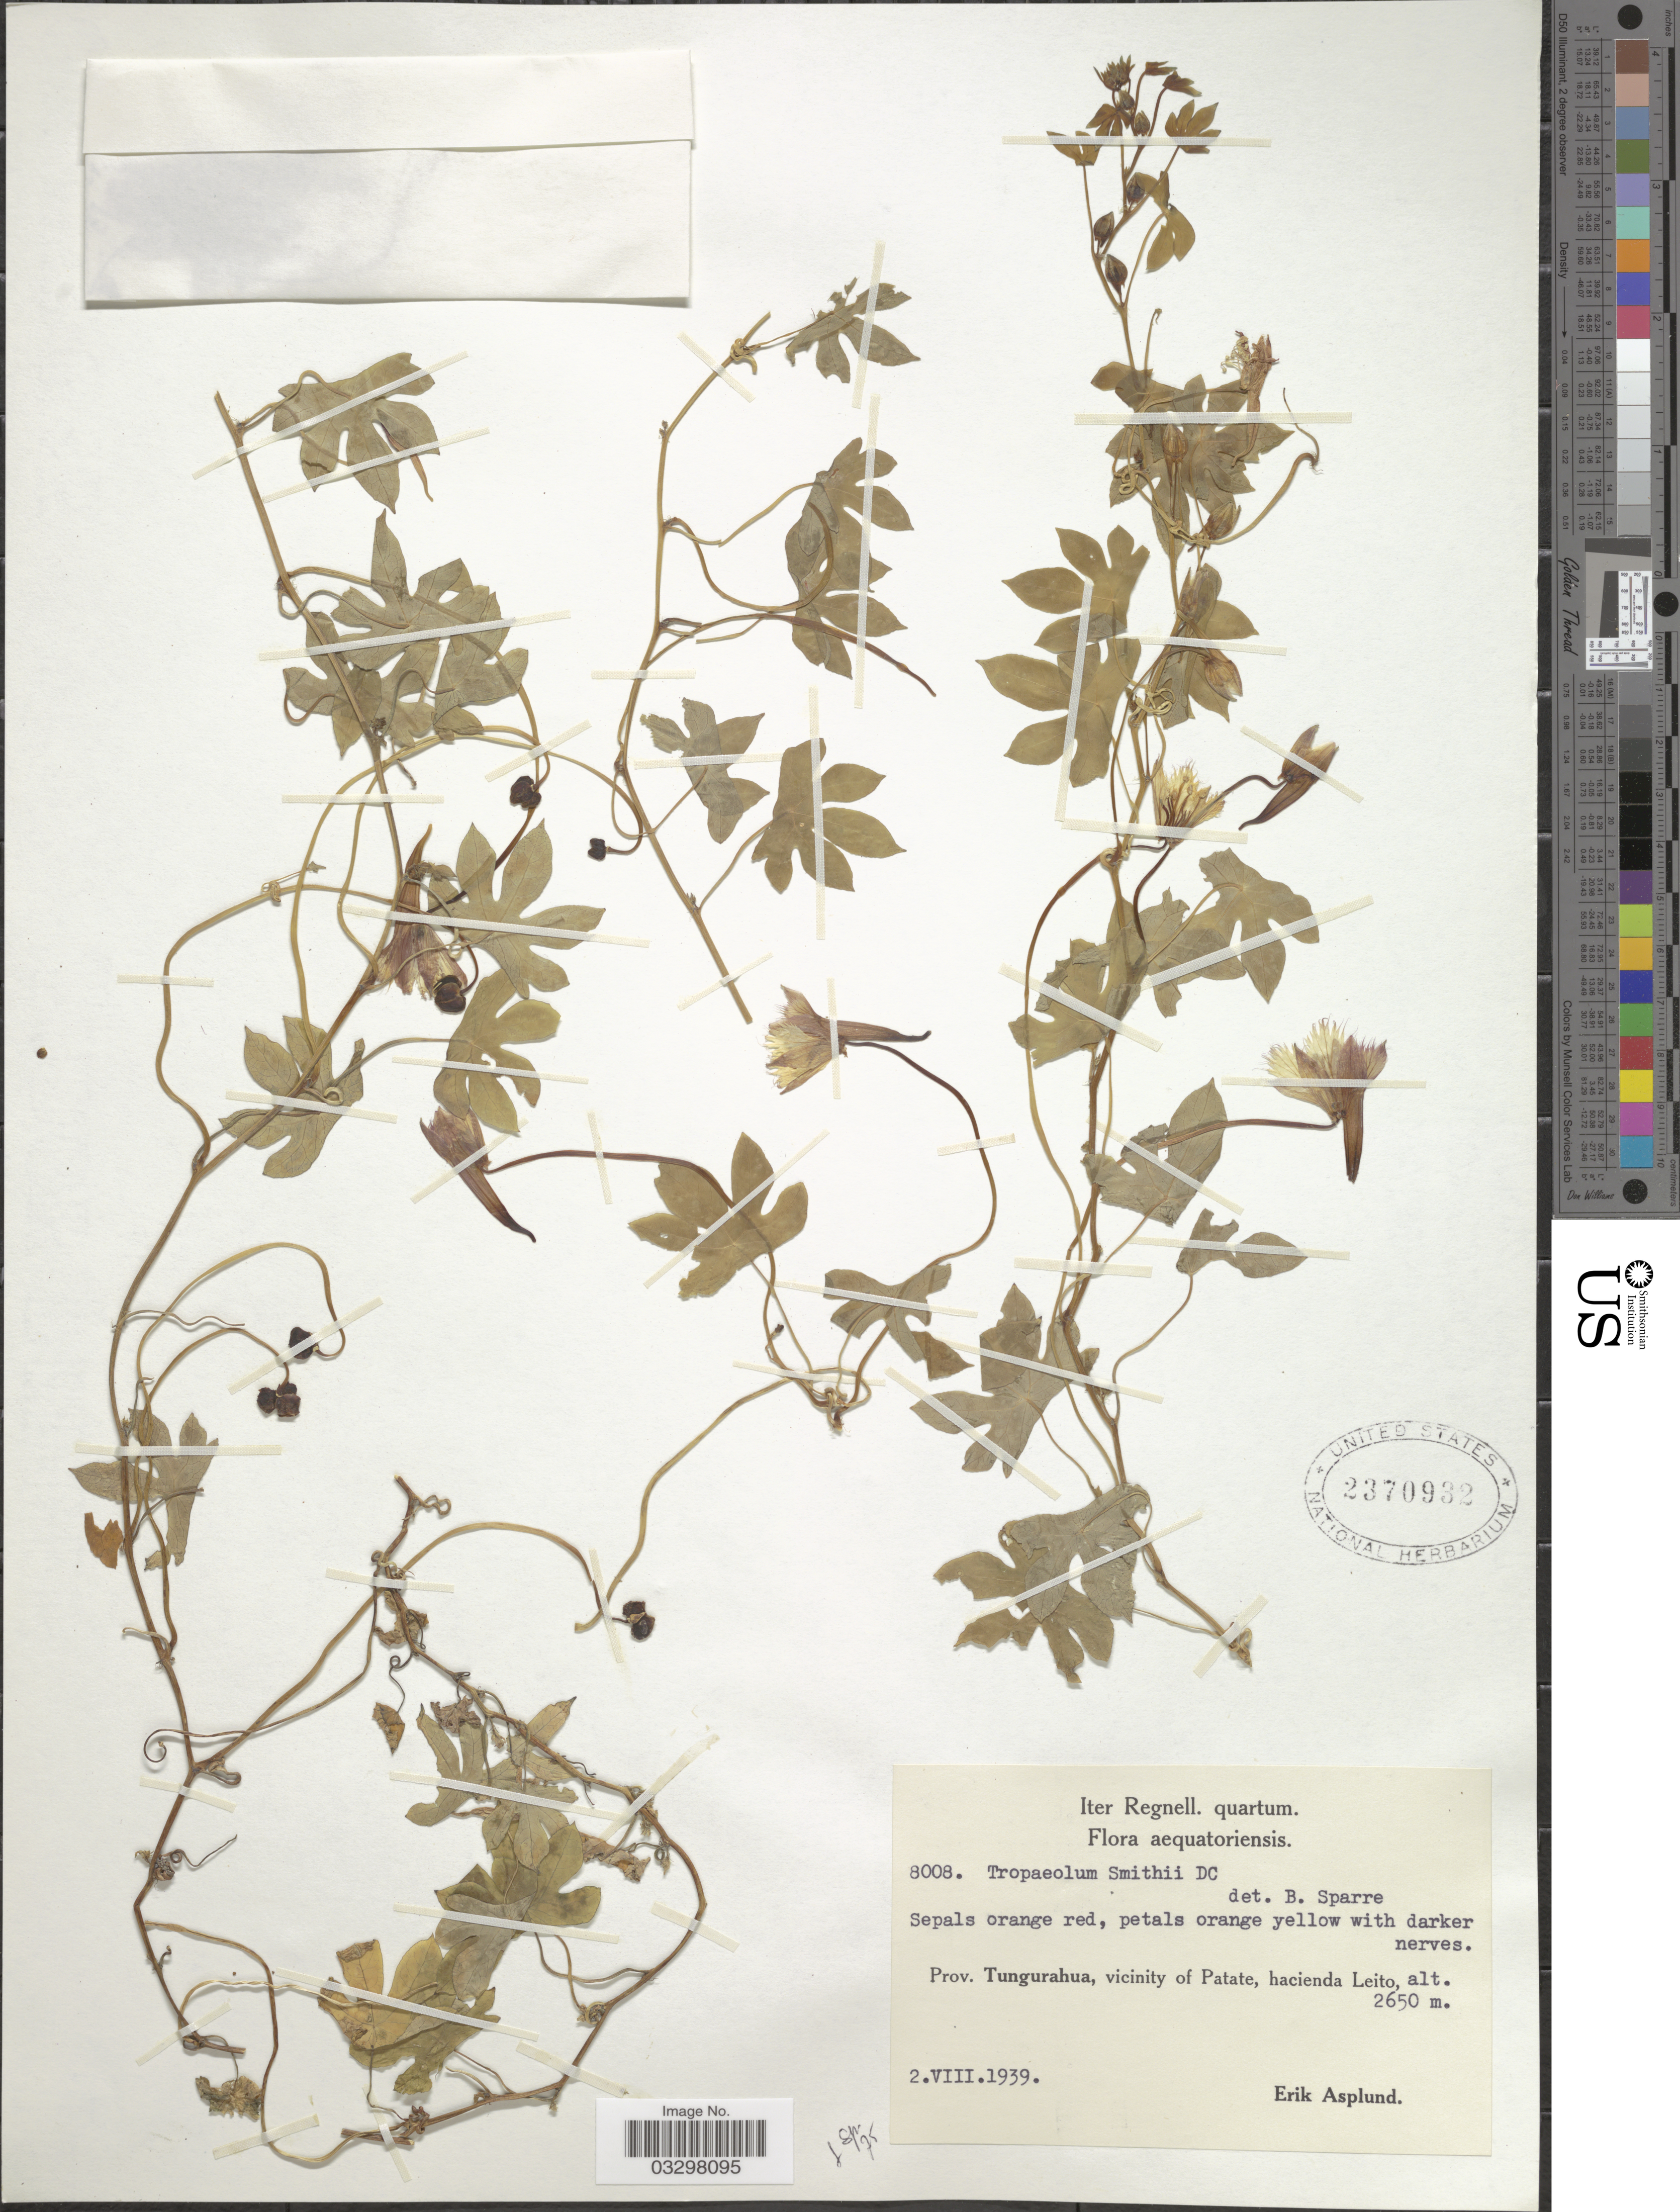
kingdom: Plantae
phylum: Tracheophyta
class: Magnoliopsida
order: Brassicales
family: Tropaeolaceae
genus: Tropaeolum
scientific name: Tropaeolum smithii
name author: DC.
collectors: E. Asplund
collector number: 8008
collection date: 1939-08-02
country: Ecuador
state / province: Tungurahua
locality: Vicinity of Patate, hacienda Leito.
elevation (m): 2650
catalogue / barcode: US 2370932